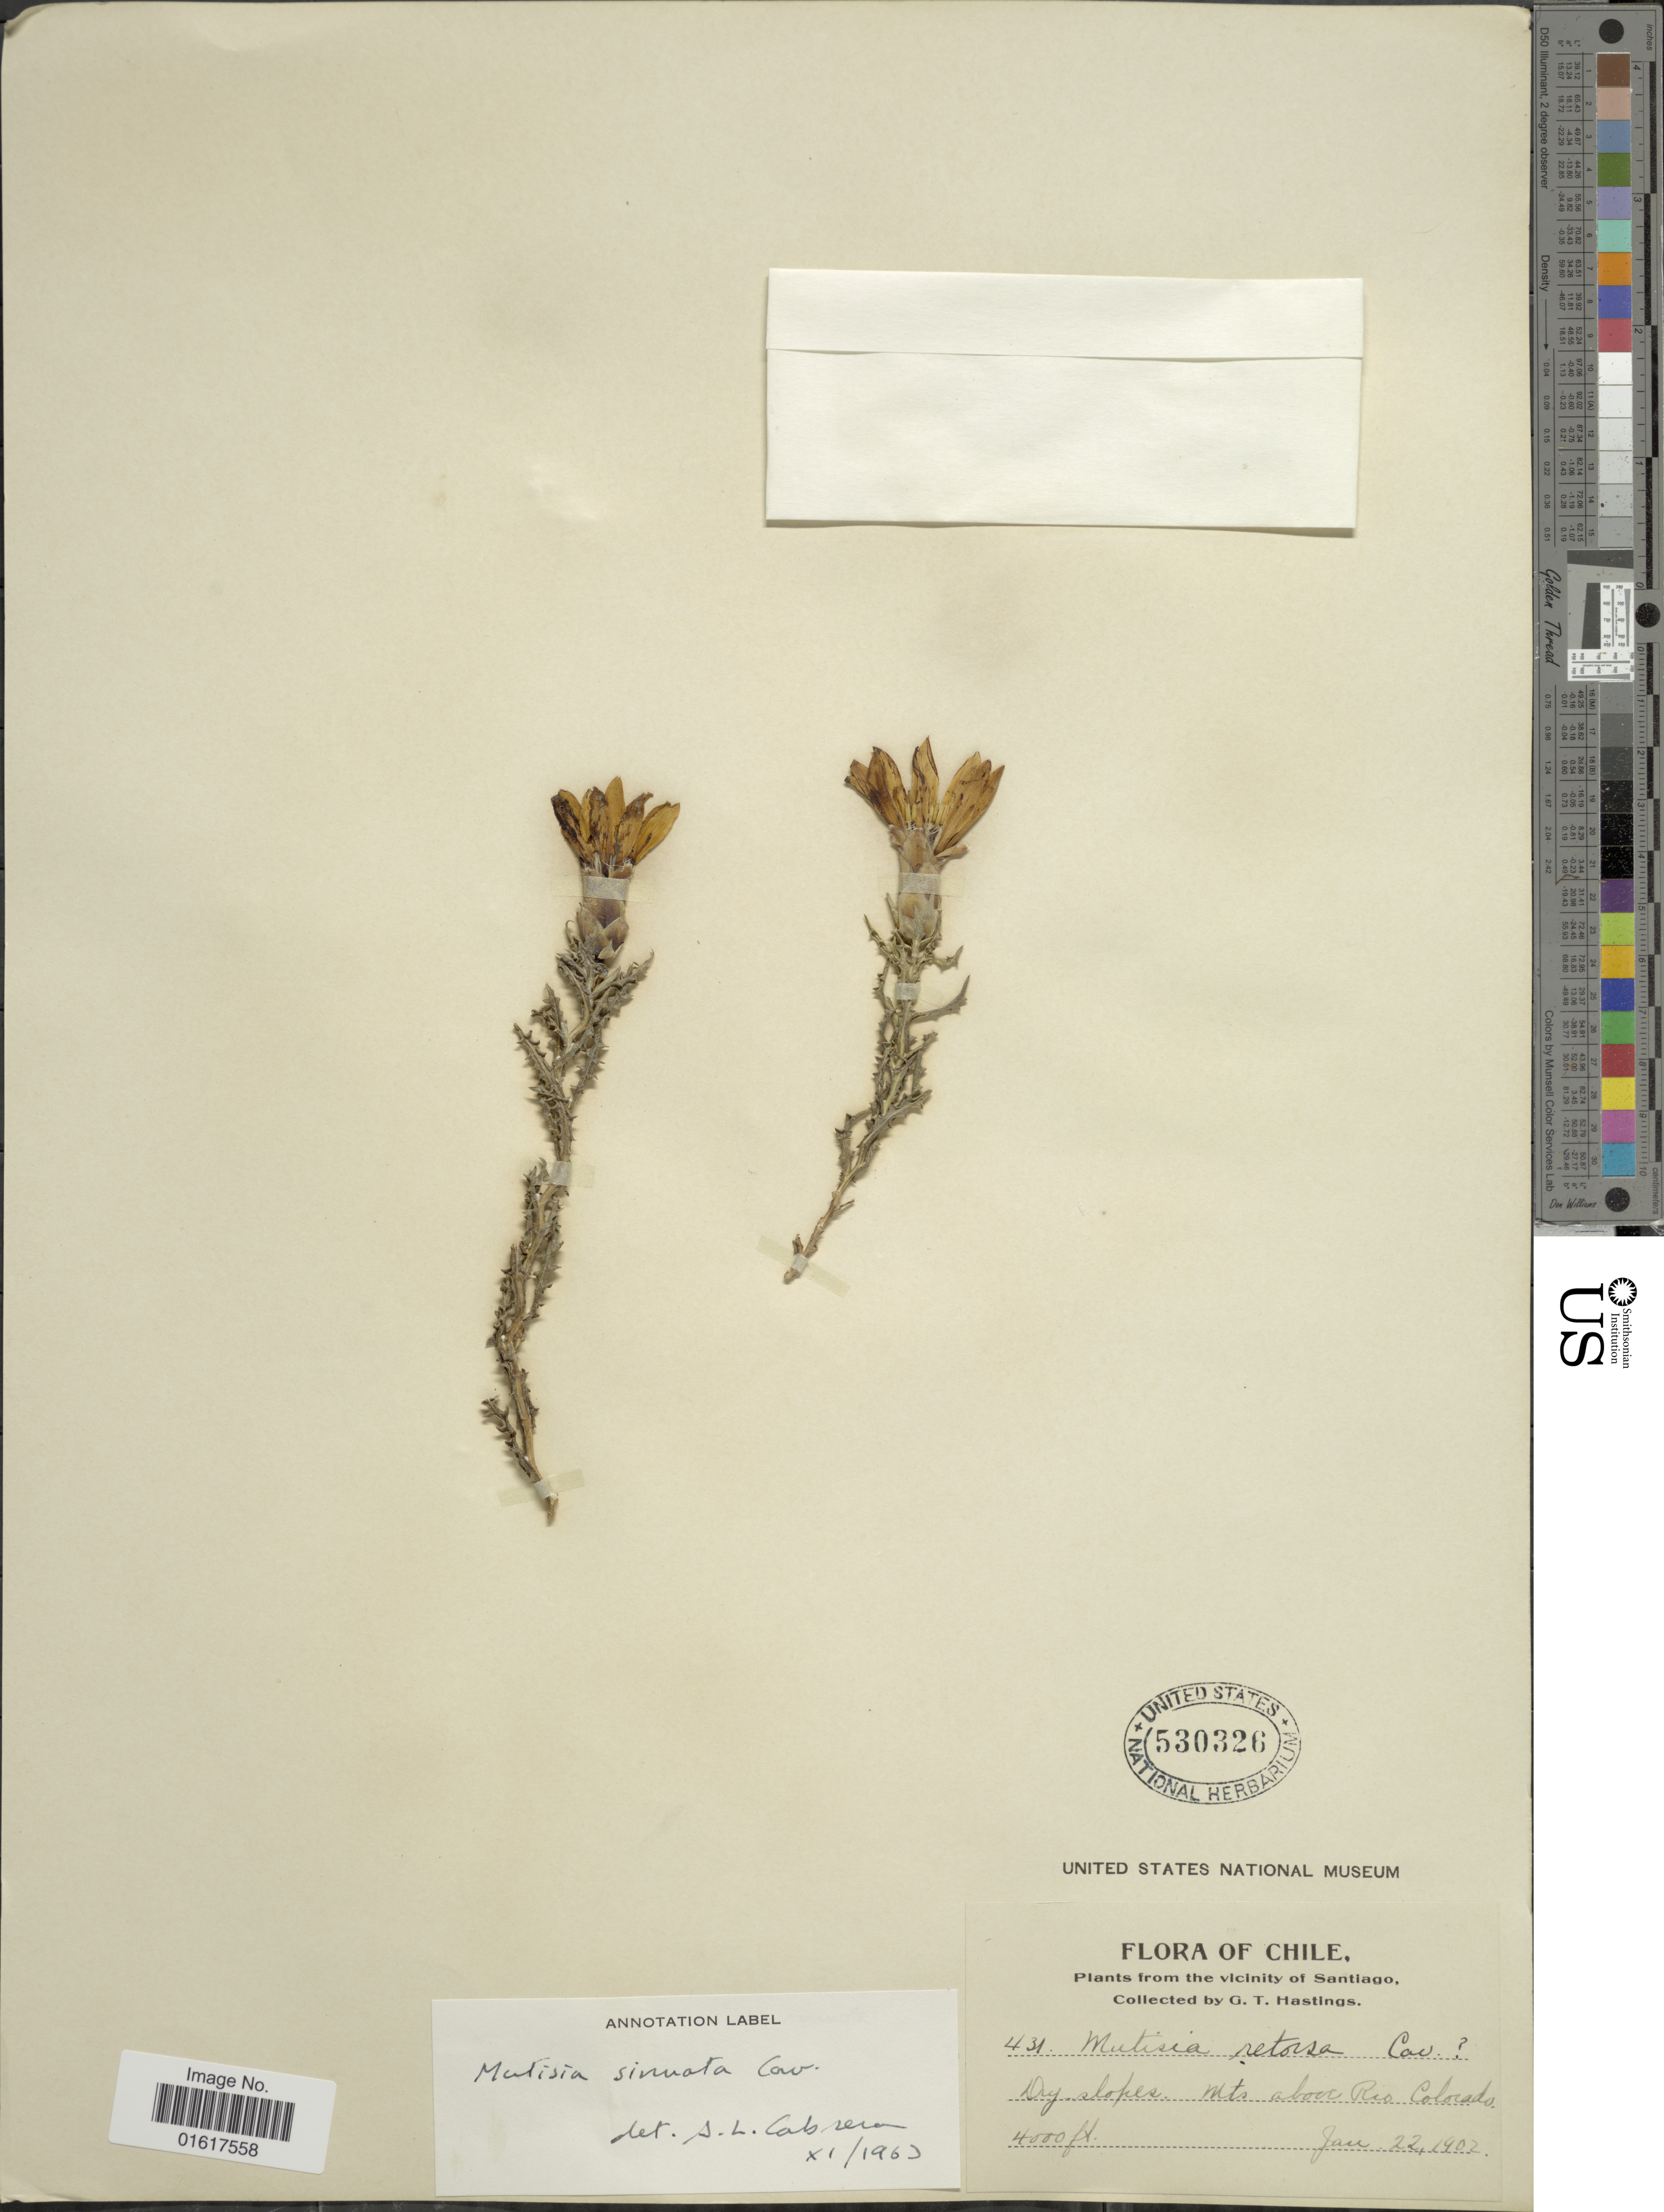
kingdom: Plantae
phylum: Tracheophyta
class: Magnoliopsida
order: Asterales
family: Asteraceae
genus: Mutisia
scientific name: Mutisia sinuata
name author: Cav.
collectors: G. Hastings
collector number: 431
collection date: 1902-01-22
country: Chile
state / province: Región Metropolitana (RM)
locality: Vicinity of Santiago. Dry slopes. Mts. above Rio Colorado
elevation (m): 1219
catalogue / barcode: US 530326